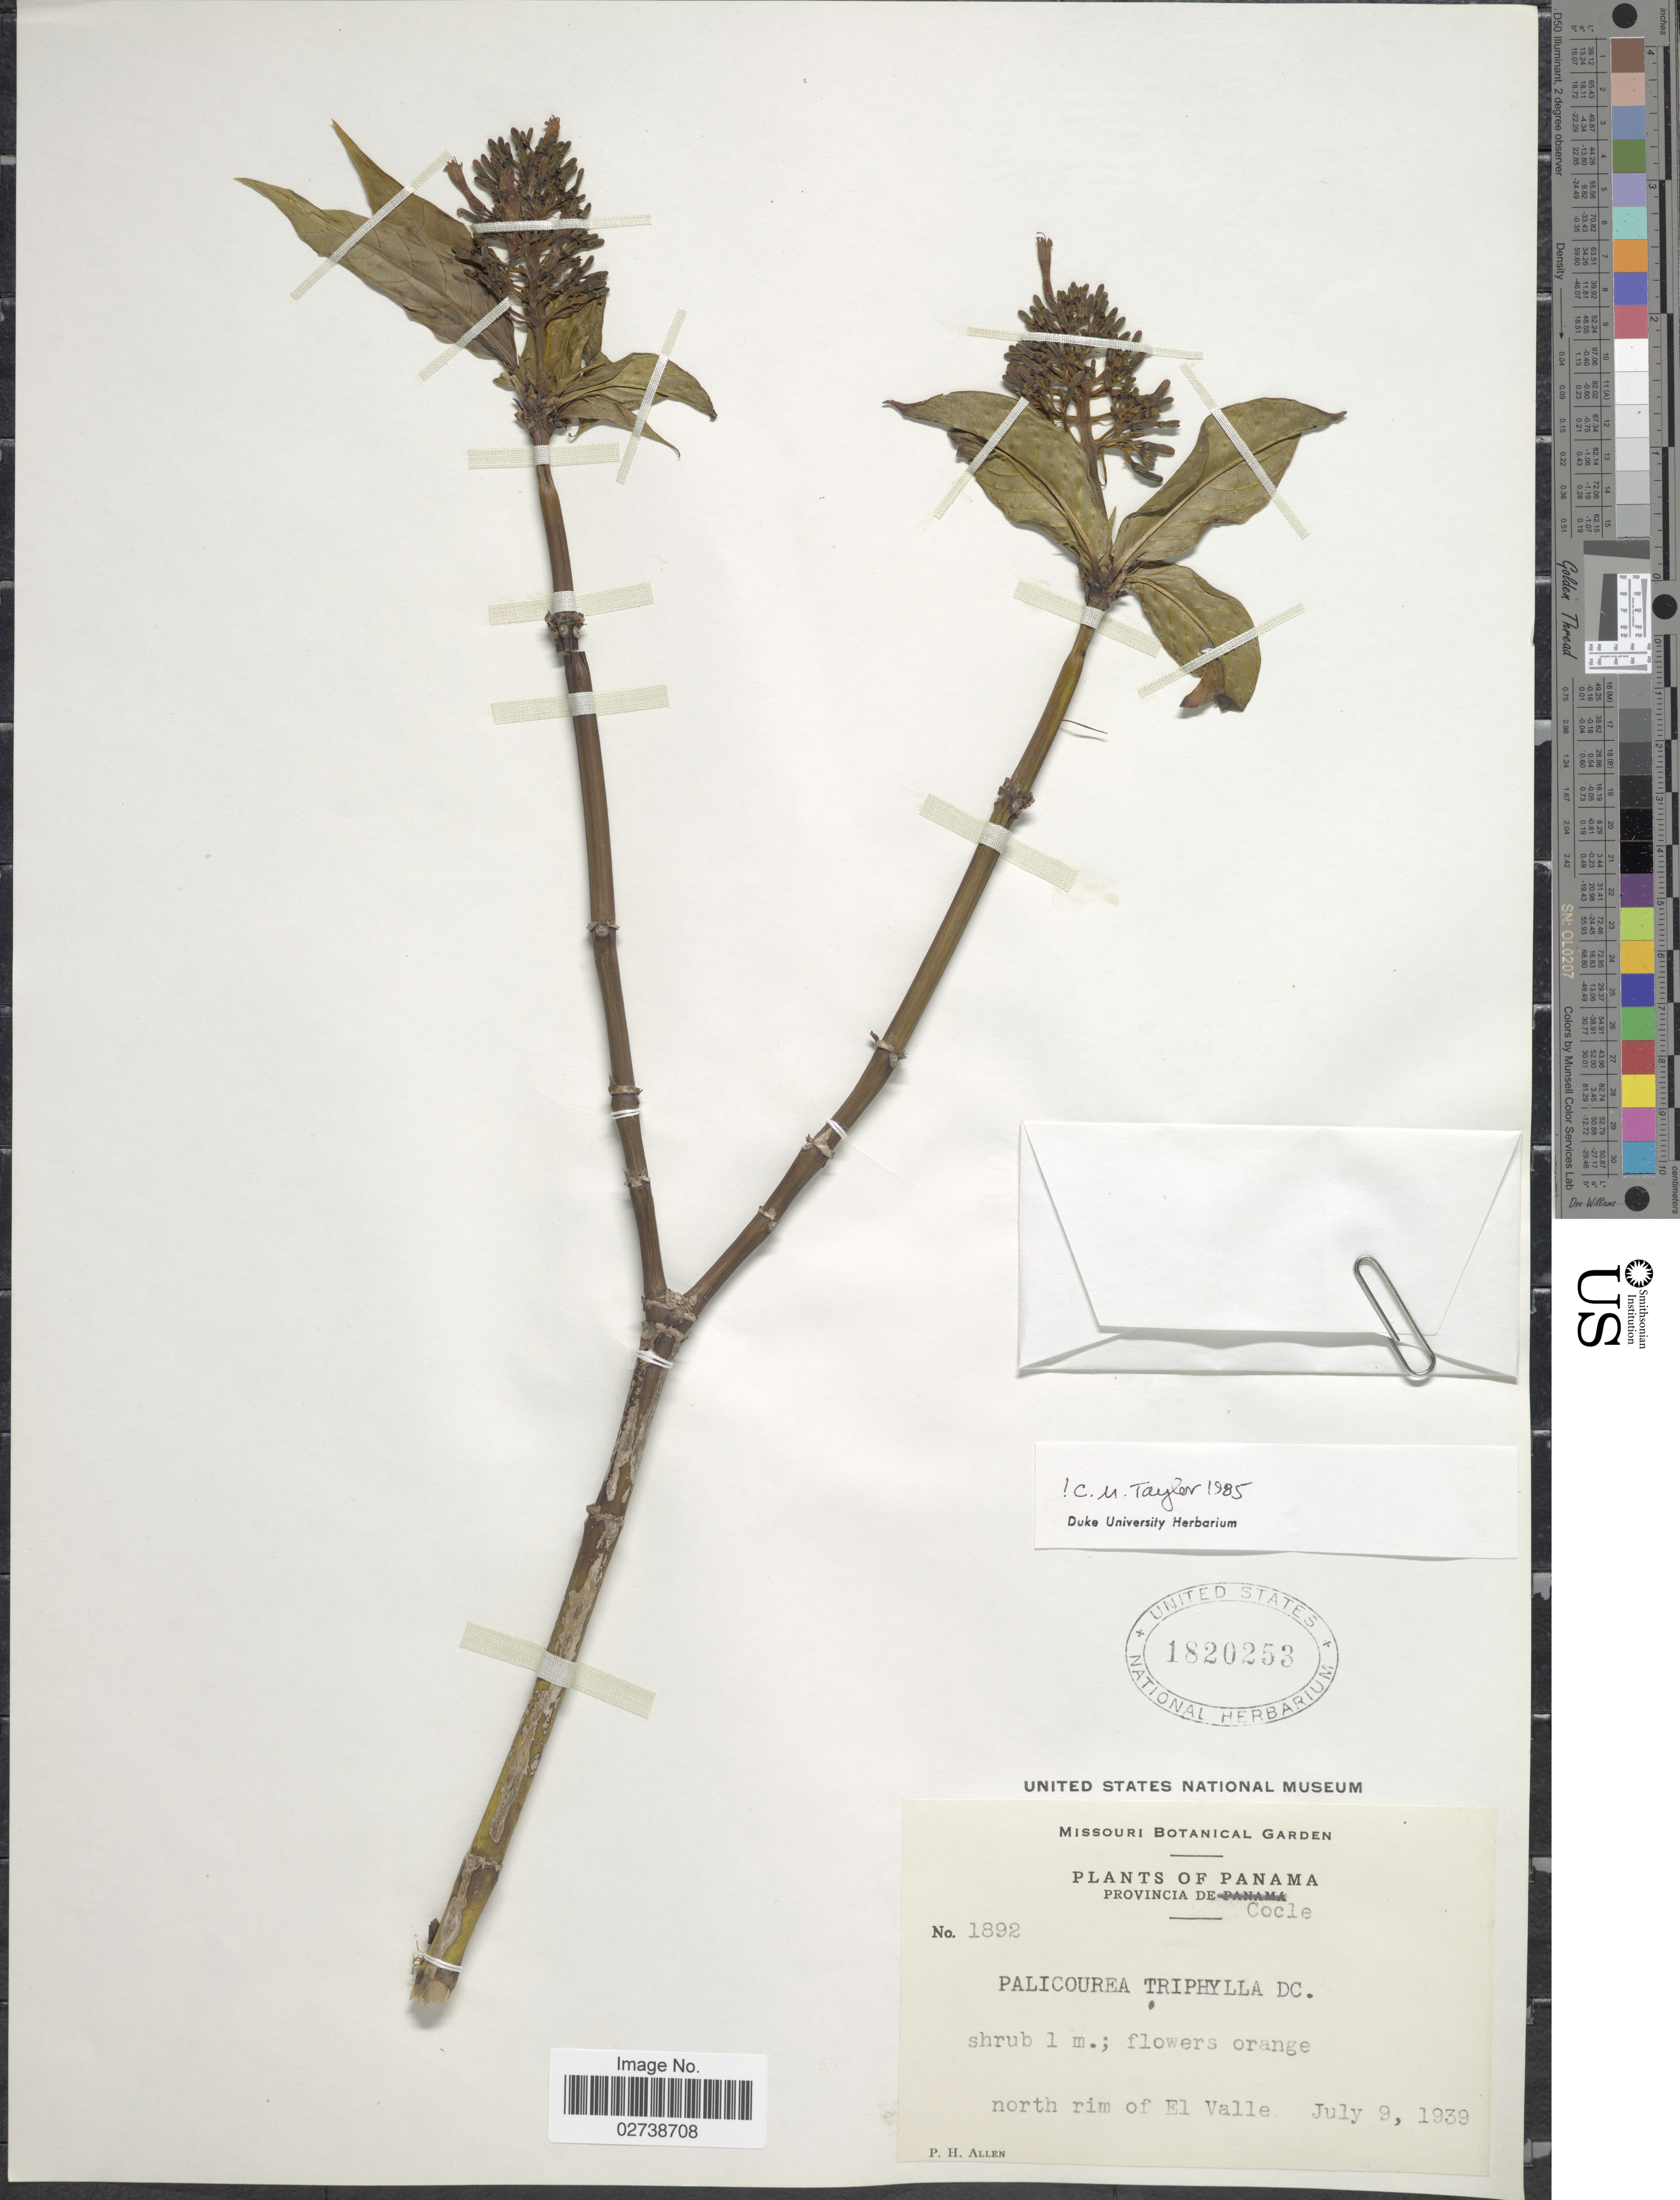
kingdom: Plantae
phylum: Tracheophyta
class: Magnoliopsida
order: Gentianales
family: Rubiaceae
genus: Palicourea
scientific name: Palicourea triphylla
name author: DC.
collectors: P. H. Allen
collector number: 1892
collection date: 1939-07-09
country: Panama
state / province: Coclé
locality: North rim of El Valle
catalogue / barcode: US 1820253